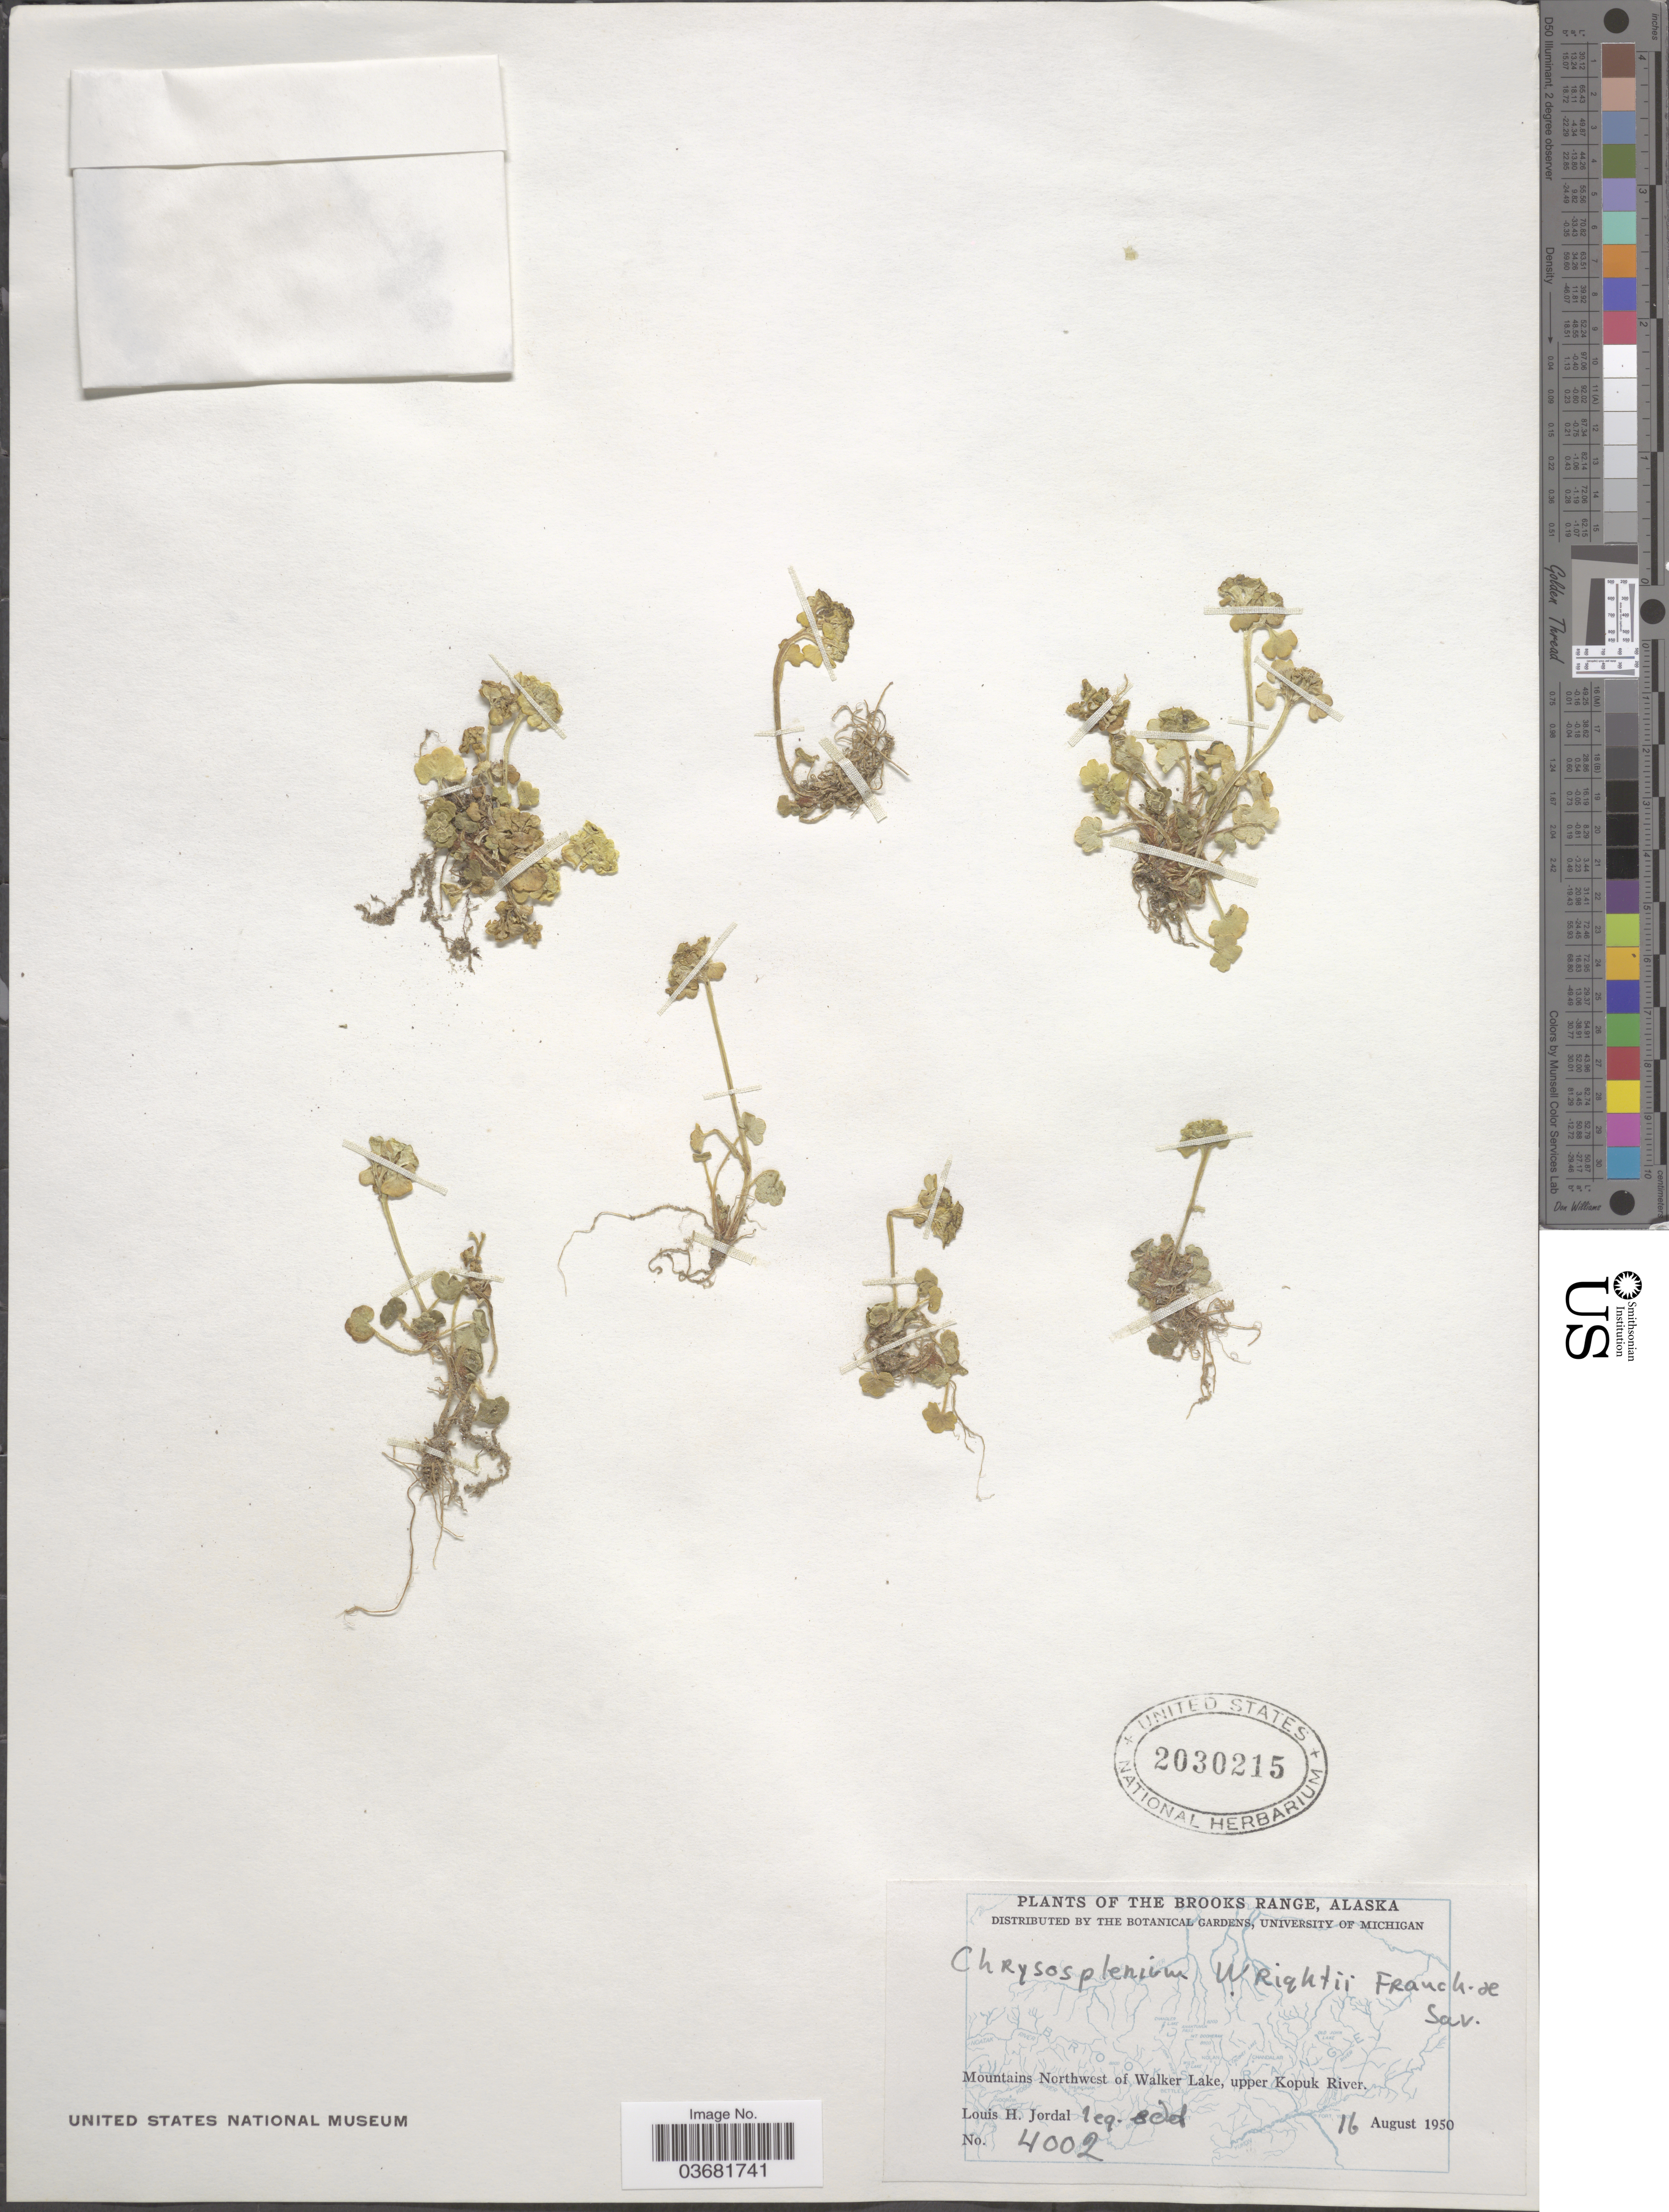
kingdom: Plantae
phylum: Tracheophyta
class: Magnoliopsida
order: Saxifragales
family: Saxifragaceae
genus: Chrysosplenium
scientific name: Chrysosplenium wrightii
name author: Franch. & Sav.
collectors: L. Jordal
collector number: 4002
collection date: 1950-08-16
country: United States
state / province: Alaska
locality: The Brooks Range. Mountains Northwest of Walker Lake, upper Kopuk River.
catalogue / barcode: US 2030215